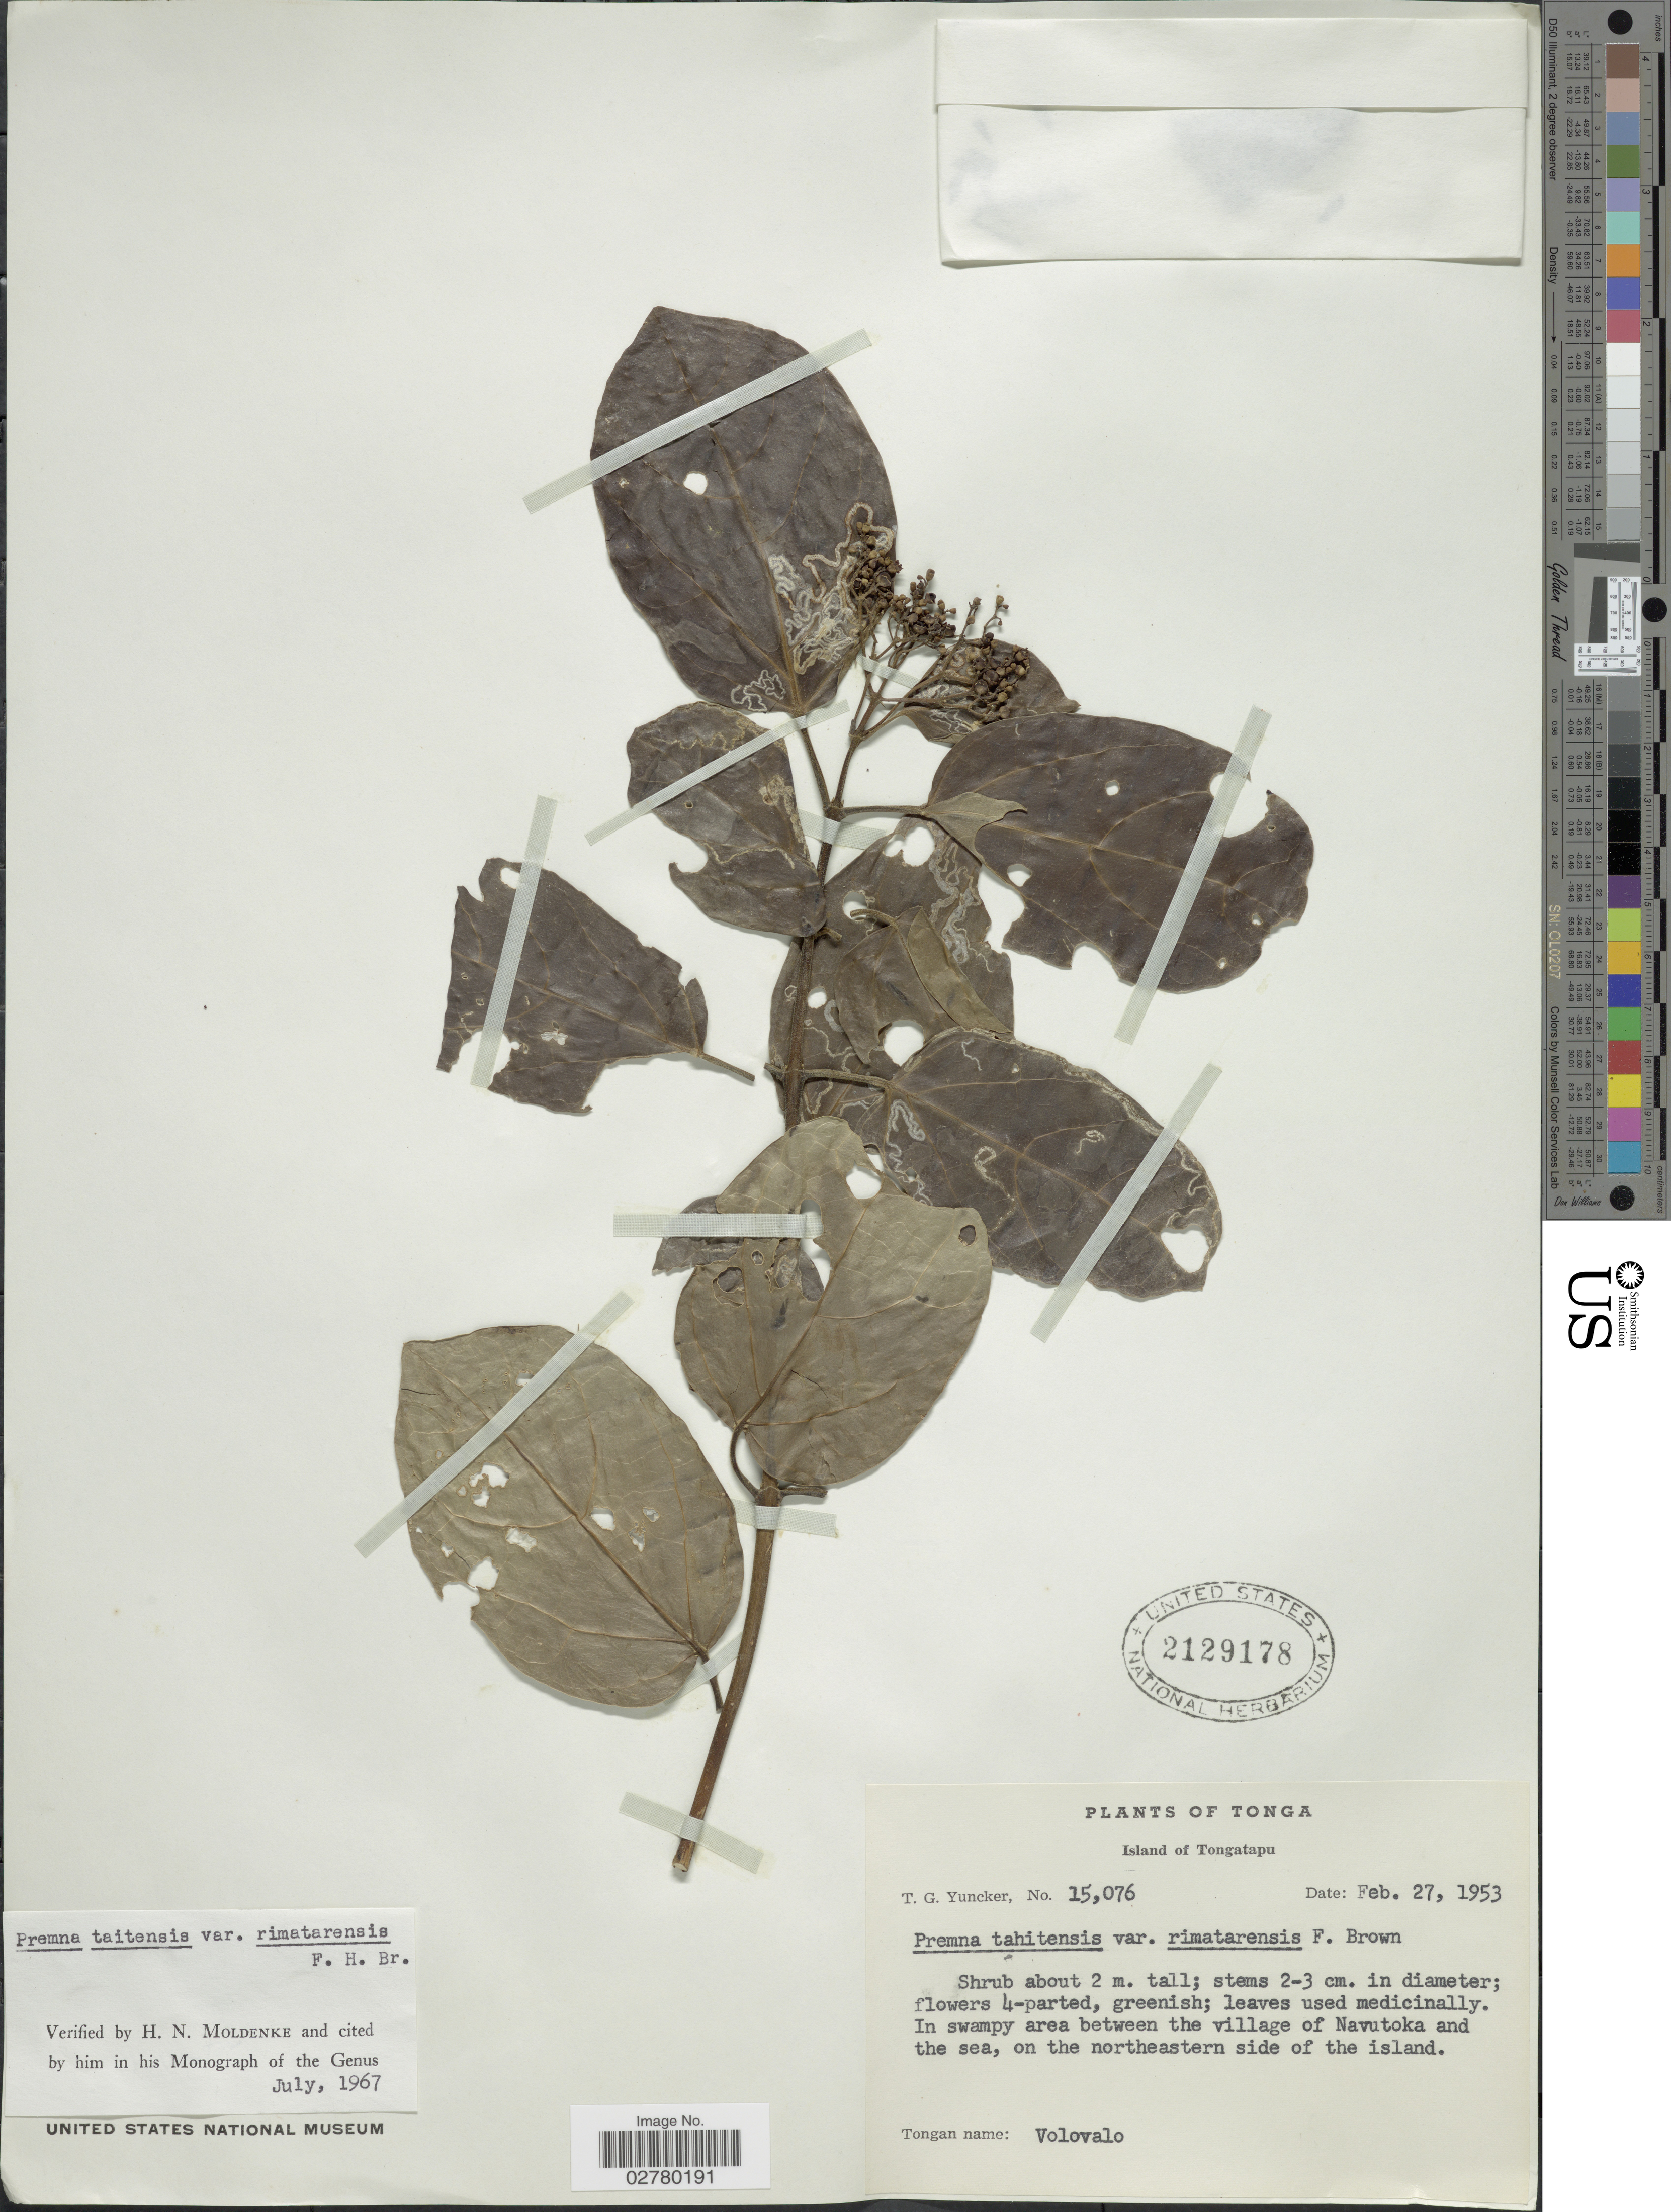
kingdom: Plantae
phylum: Tracheophyta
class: Magnoliopsida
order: Lamiales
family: Lamiaceae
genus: Premna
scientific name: Premna taitensis var. rimatarensis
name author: F. Br.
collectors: T. G. Yuncker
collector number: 15076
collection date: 1953-02-27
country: Tonga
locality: Island of Tongatapu. In swampy area between the village of Navutoka and the sea, on the northeastern side of the island.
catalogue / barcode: US 2129178